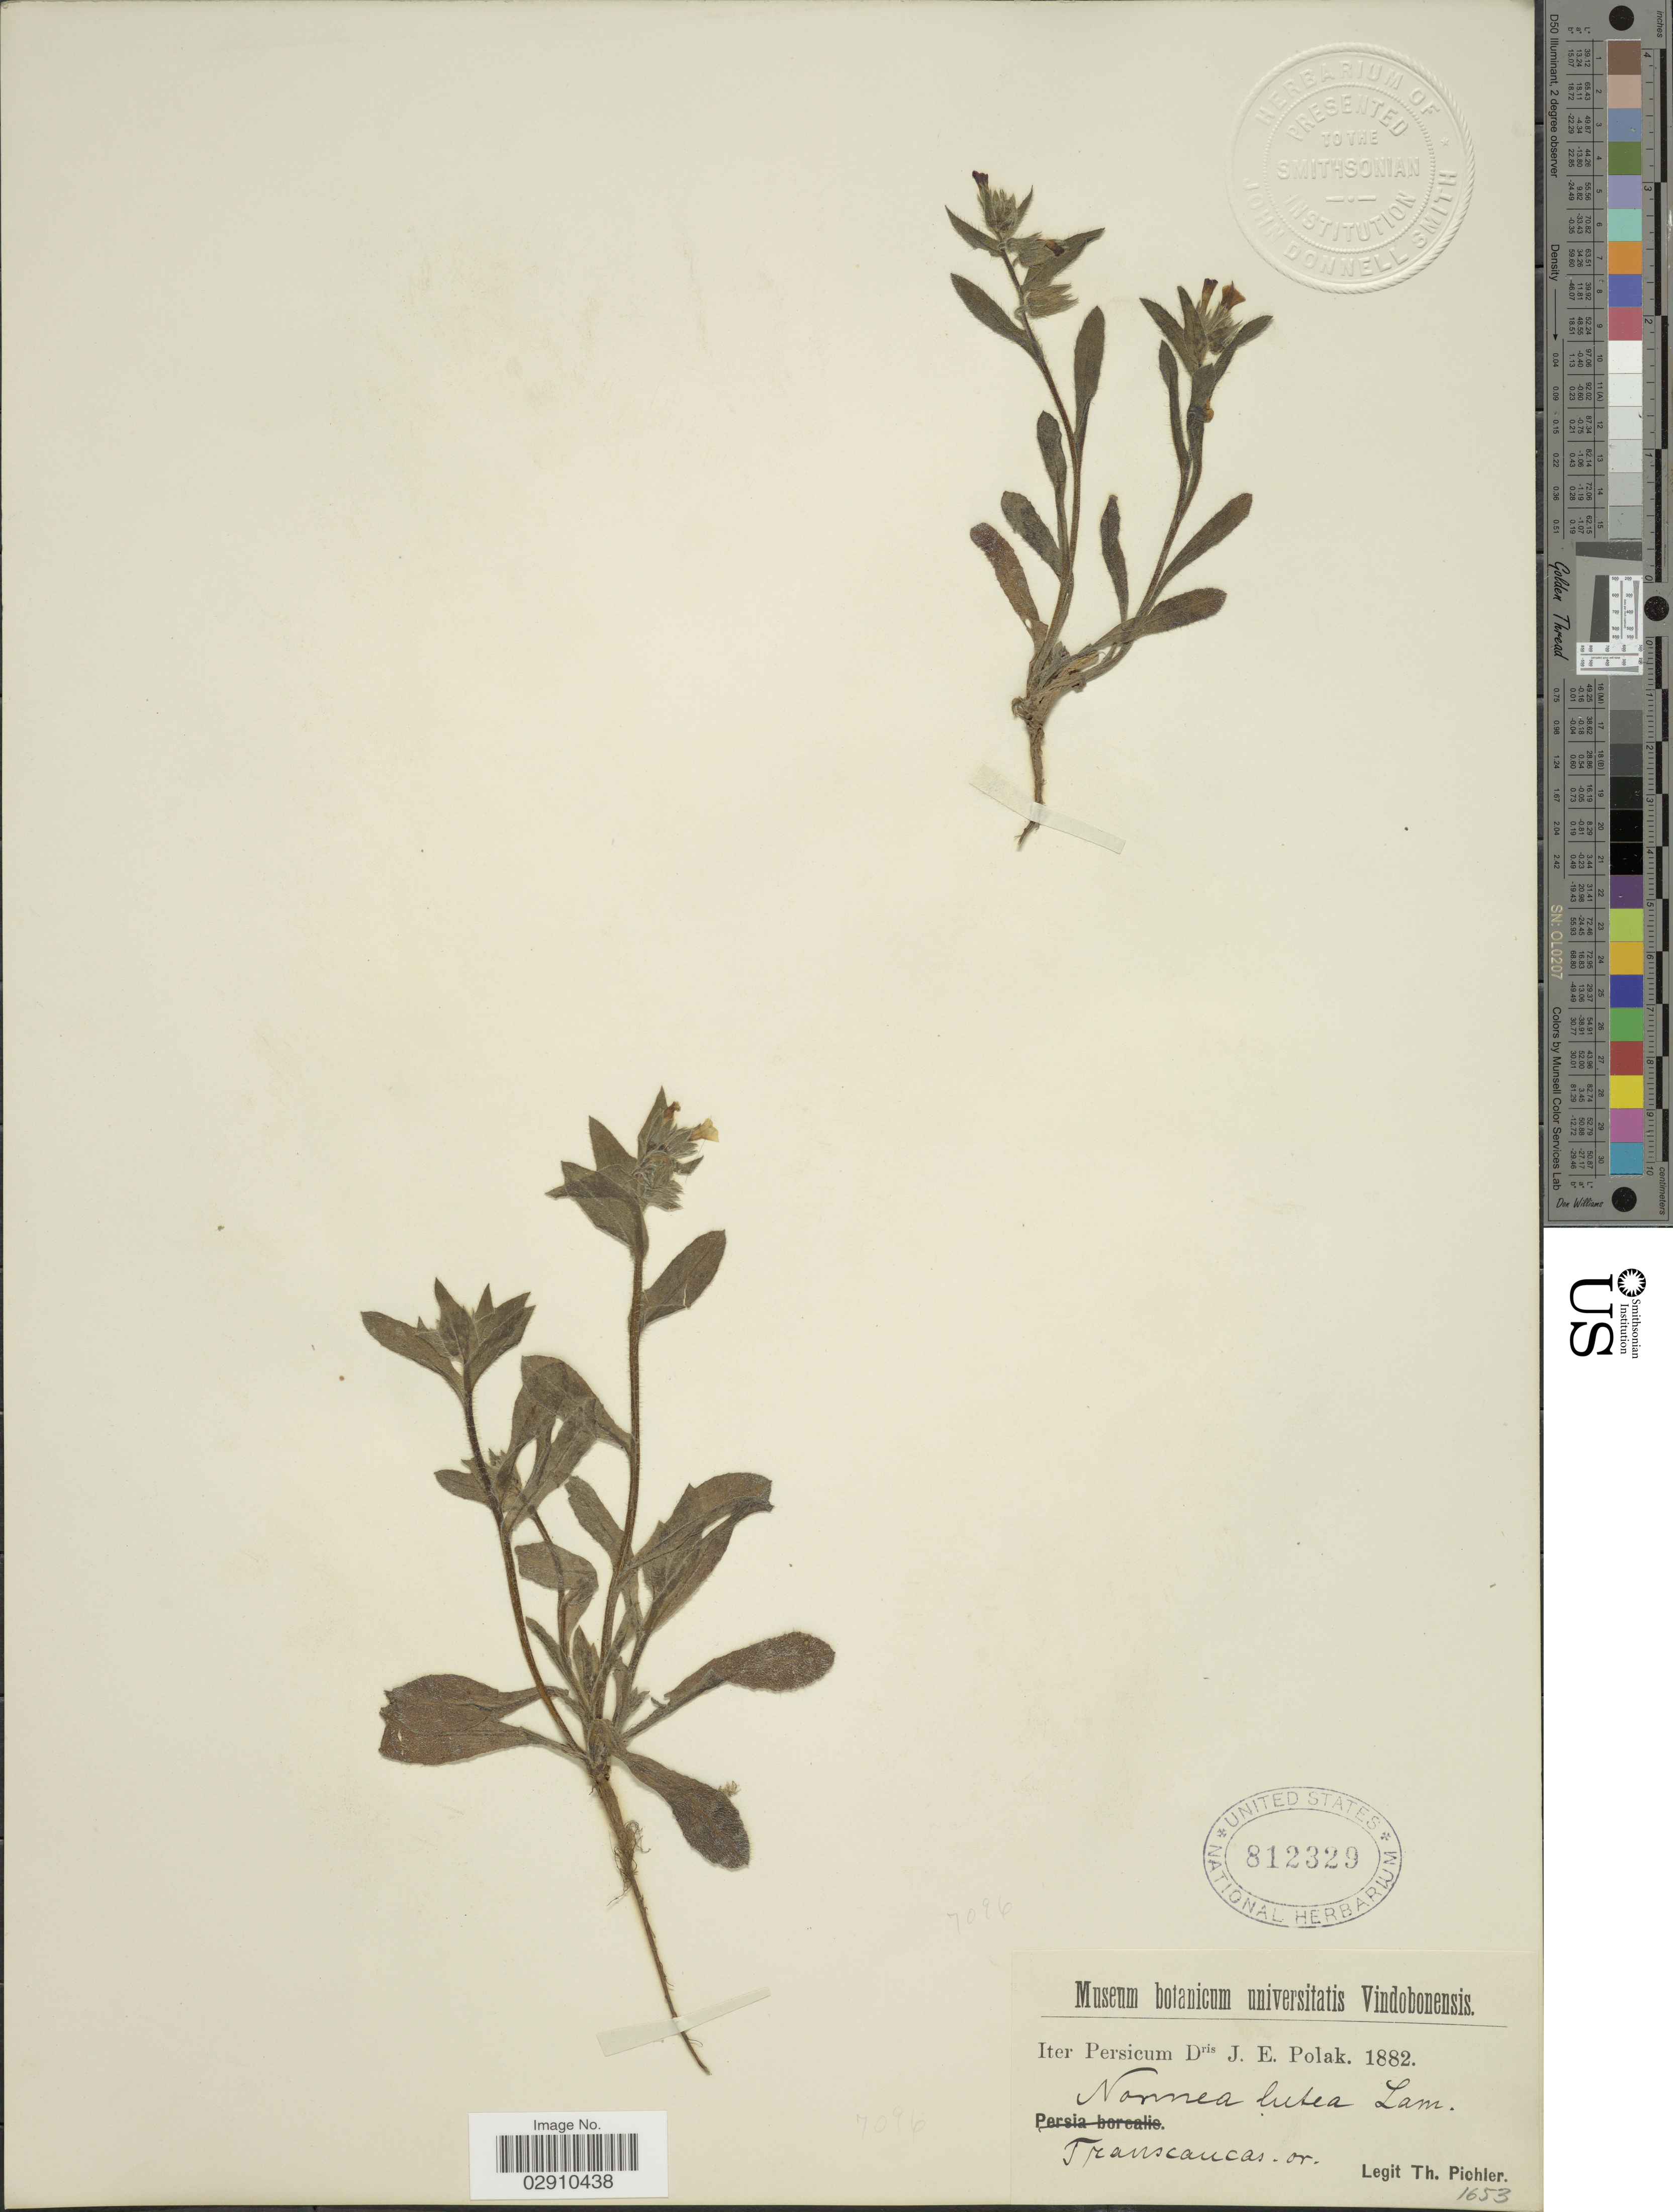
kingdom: Plantae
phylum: Tracheophyta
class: Magnoliopsida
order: Boraginales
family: Boraginaceae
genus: Nonea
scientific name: Nonea lutea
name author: (Desr.) DC.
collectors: T. Pichler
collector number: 1653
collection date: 1882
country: Iran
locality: Persicum. Transcaucas. or.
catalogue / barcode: US 812329